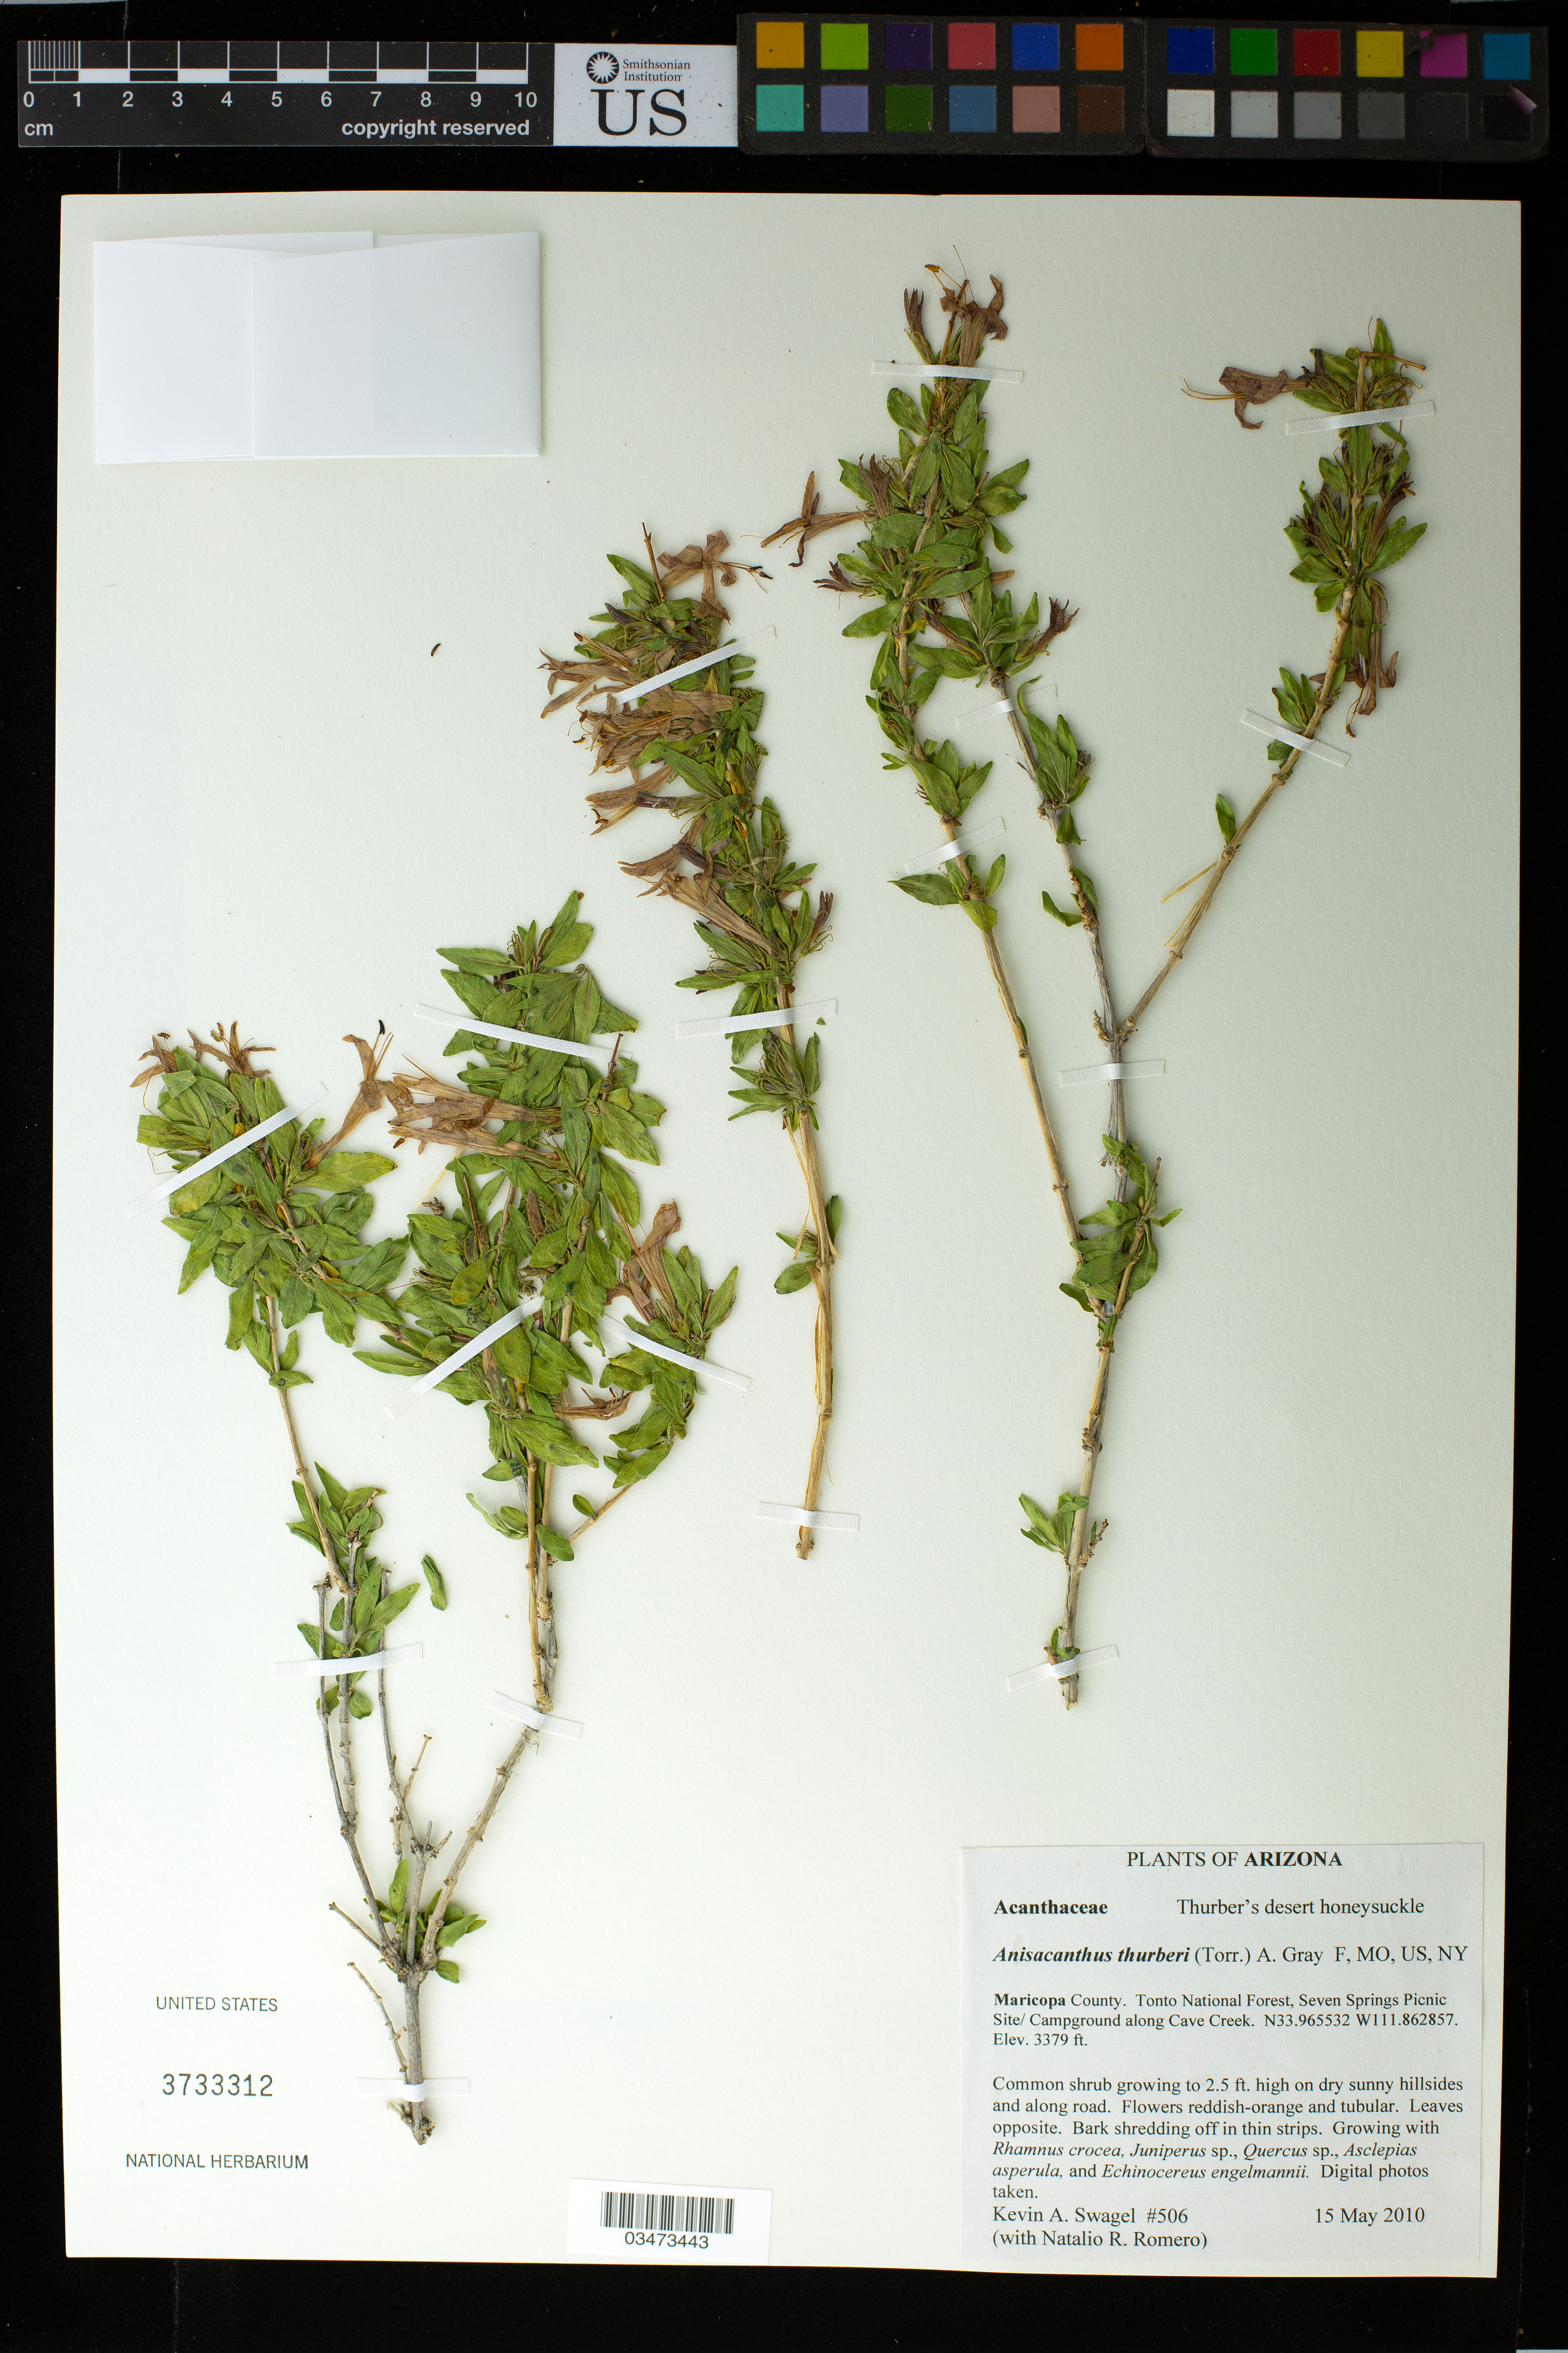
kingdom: Plantae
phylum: Tracheophyta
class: Magnoliopsida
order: Lamiales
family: Acanthaceae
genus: Anisacanthus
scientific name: Anisacanthus thurberi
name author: (Torr.) A. Gray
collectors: K. Swagel & N. Romero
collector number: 506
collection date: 2010-05-15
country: United States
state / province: Arizona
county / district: Maricopa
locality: Maricopa County. Tonto National Forest, Seven Springs Picnic Site/ Campground along Cave Creek.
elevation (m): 1030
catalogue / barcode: US 3733312